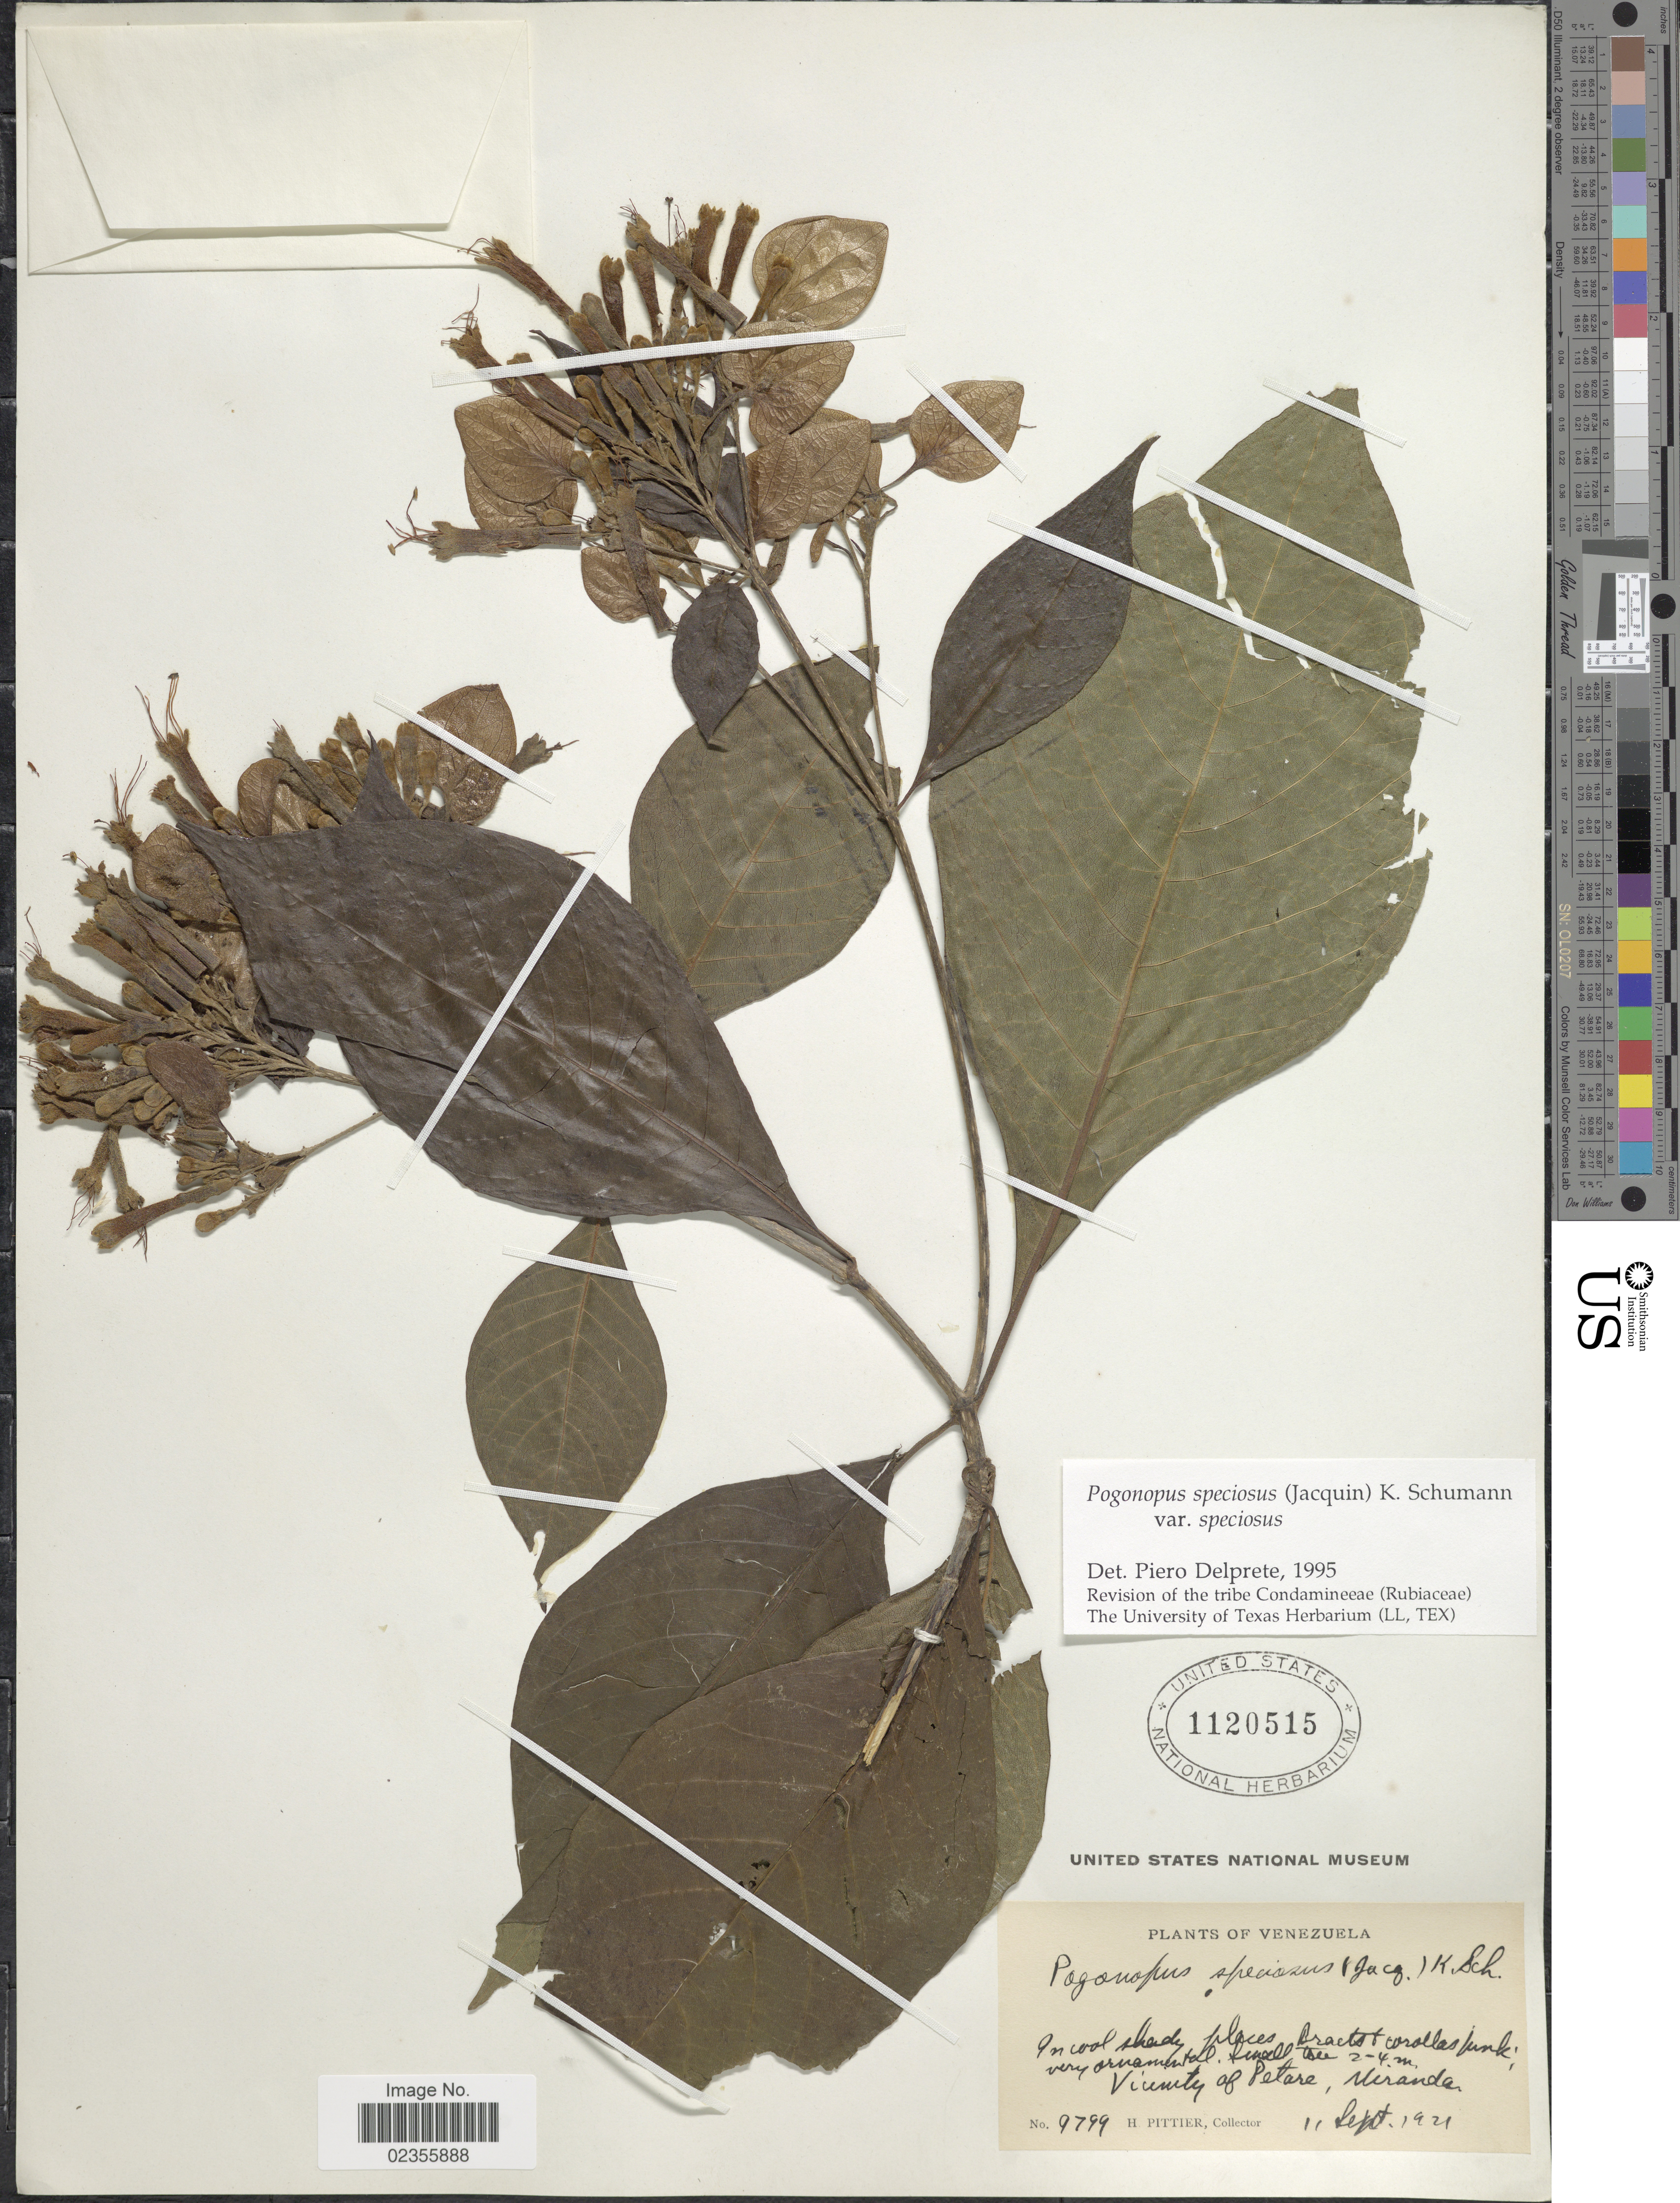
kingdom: Plantae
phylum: Tracheophyta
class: Magnoliopsida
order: Gentianales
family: Rubiaceae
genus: Pogonopus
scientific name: Pogonopus speciosus var. speciosus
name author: (Jacq.) K. Schum.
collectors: H. F. Pittier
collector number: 9799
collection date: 1921-09-11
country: Venezuela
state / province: Miranda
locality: Vicinity of Petare, Miranda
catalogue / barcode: US 1120515